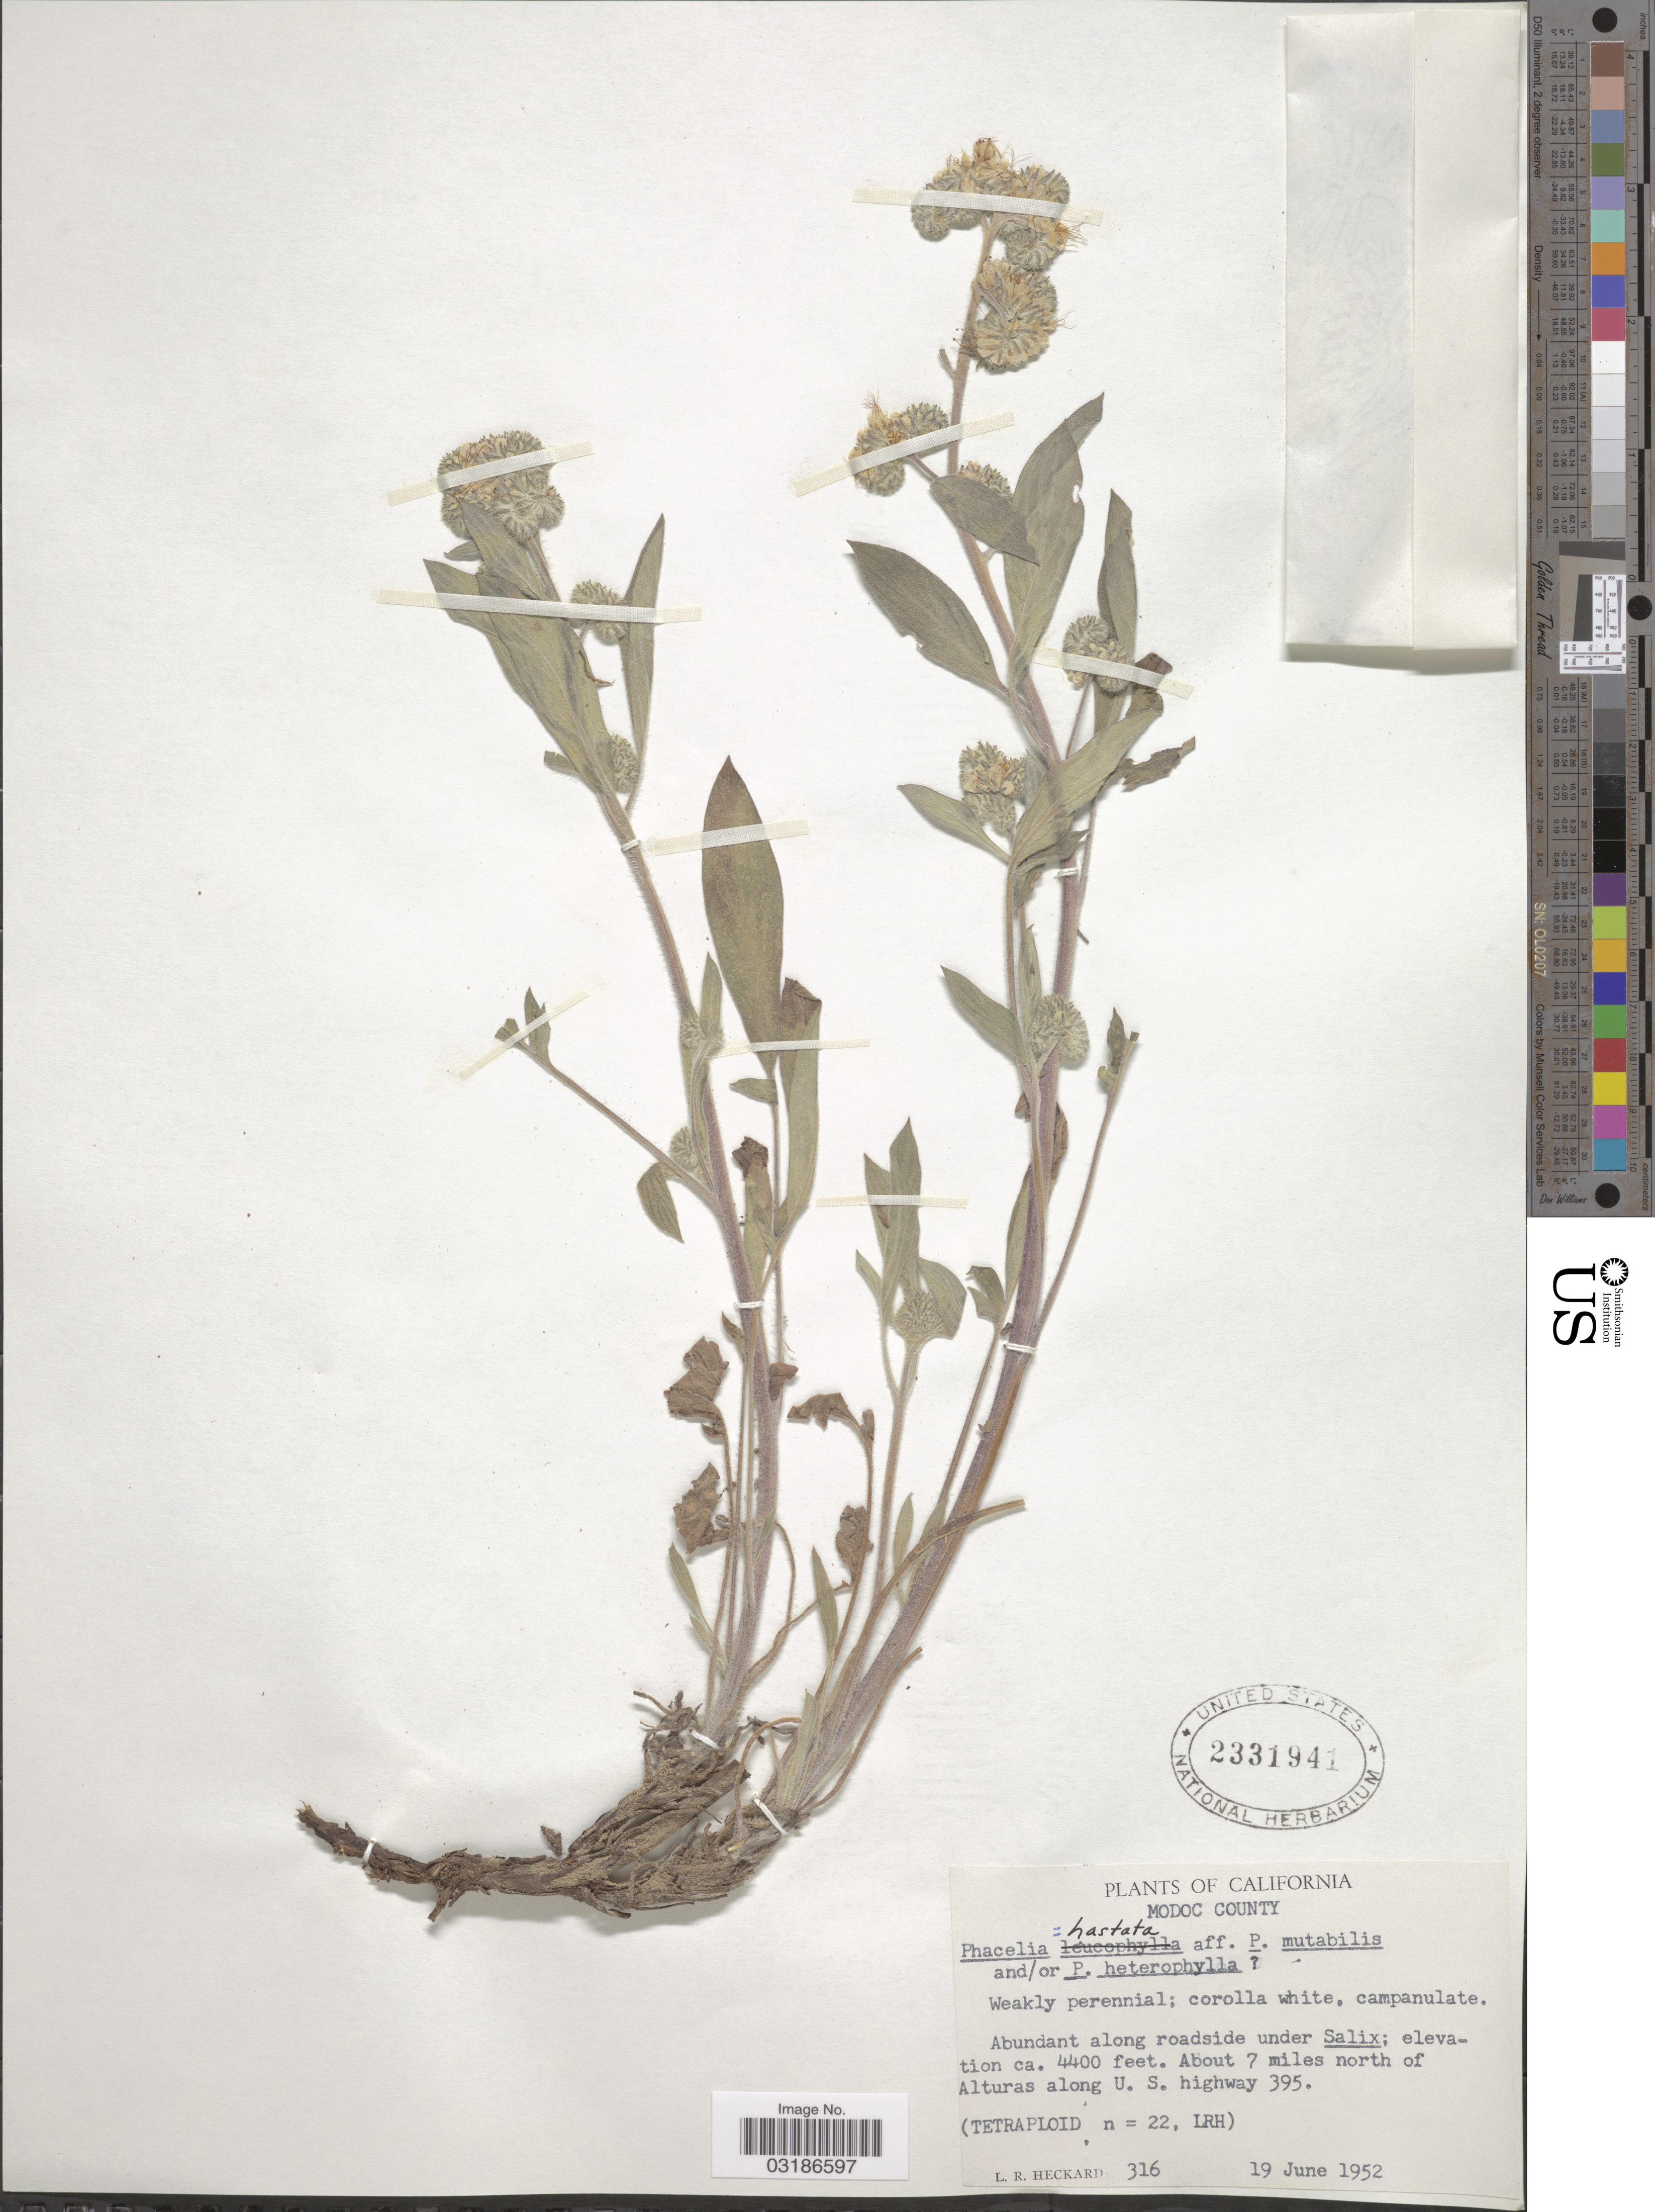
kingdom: Plantae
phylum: Tracheophyta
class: Magnoliopsida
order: Boraginales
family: Hydrophyllaceae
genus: Phacelia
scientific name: Phacelia hastata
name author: Douglas ex Lehm.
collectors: L. R. Heckard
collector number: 316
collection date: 1952-06-19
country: United States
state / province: California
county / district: Modoc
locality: Modoc County, About 7 miles north of Alturas along U. S. highway 395.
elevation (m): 1341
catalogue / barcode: US 2331941